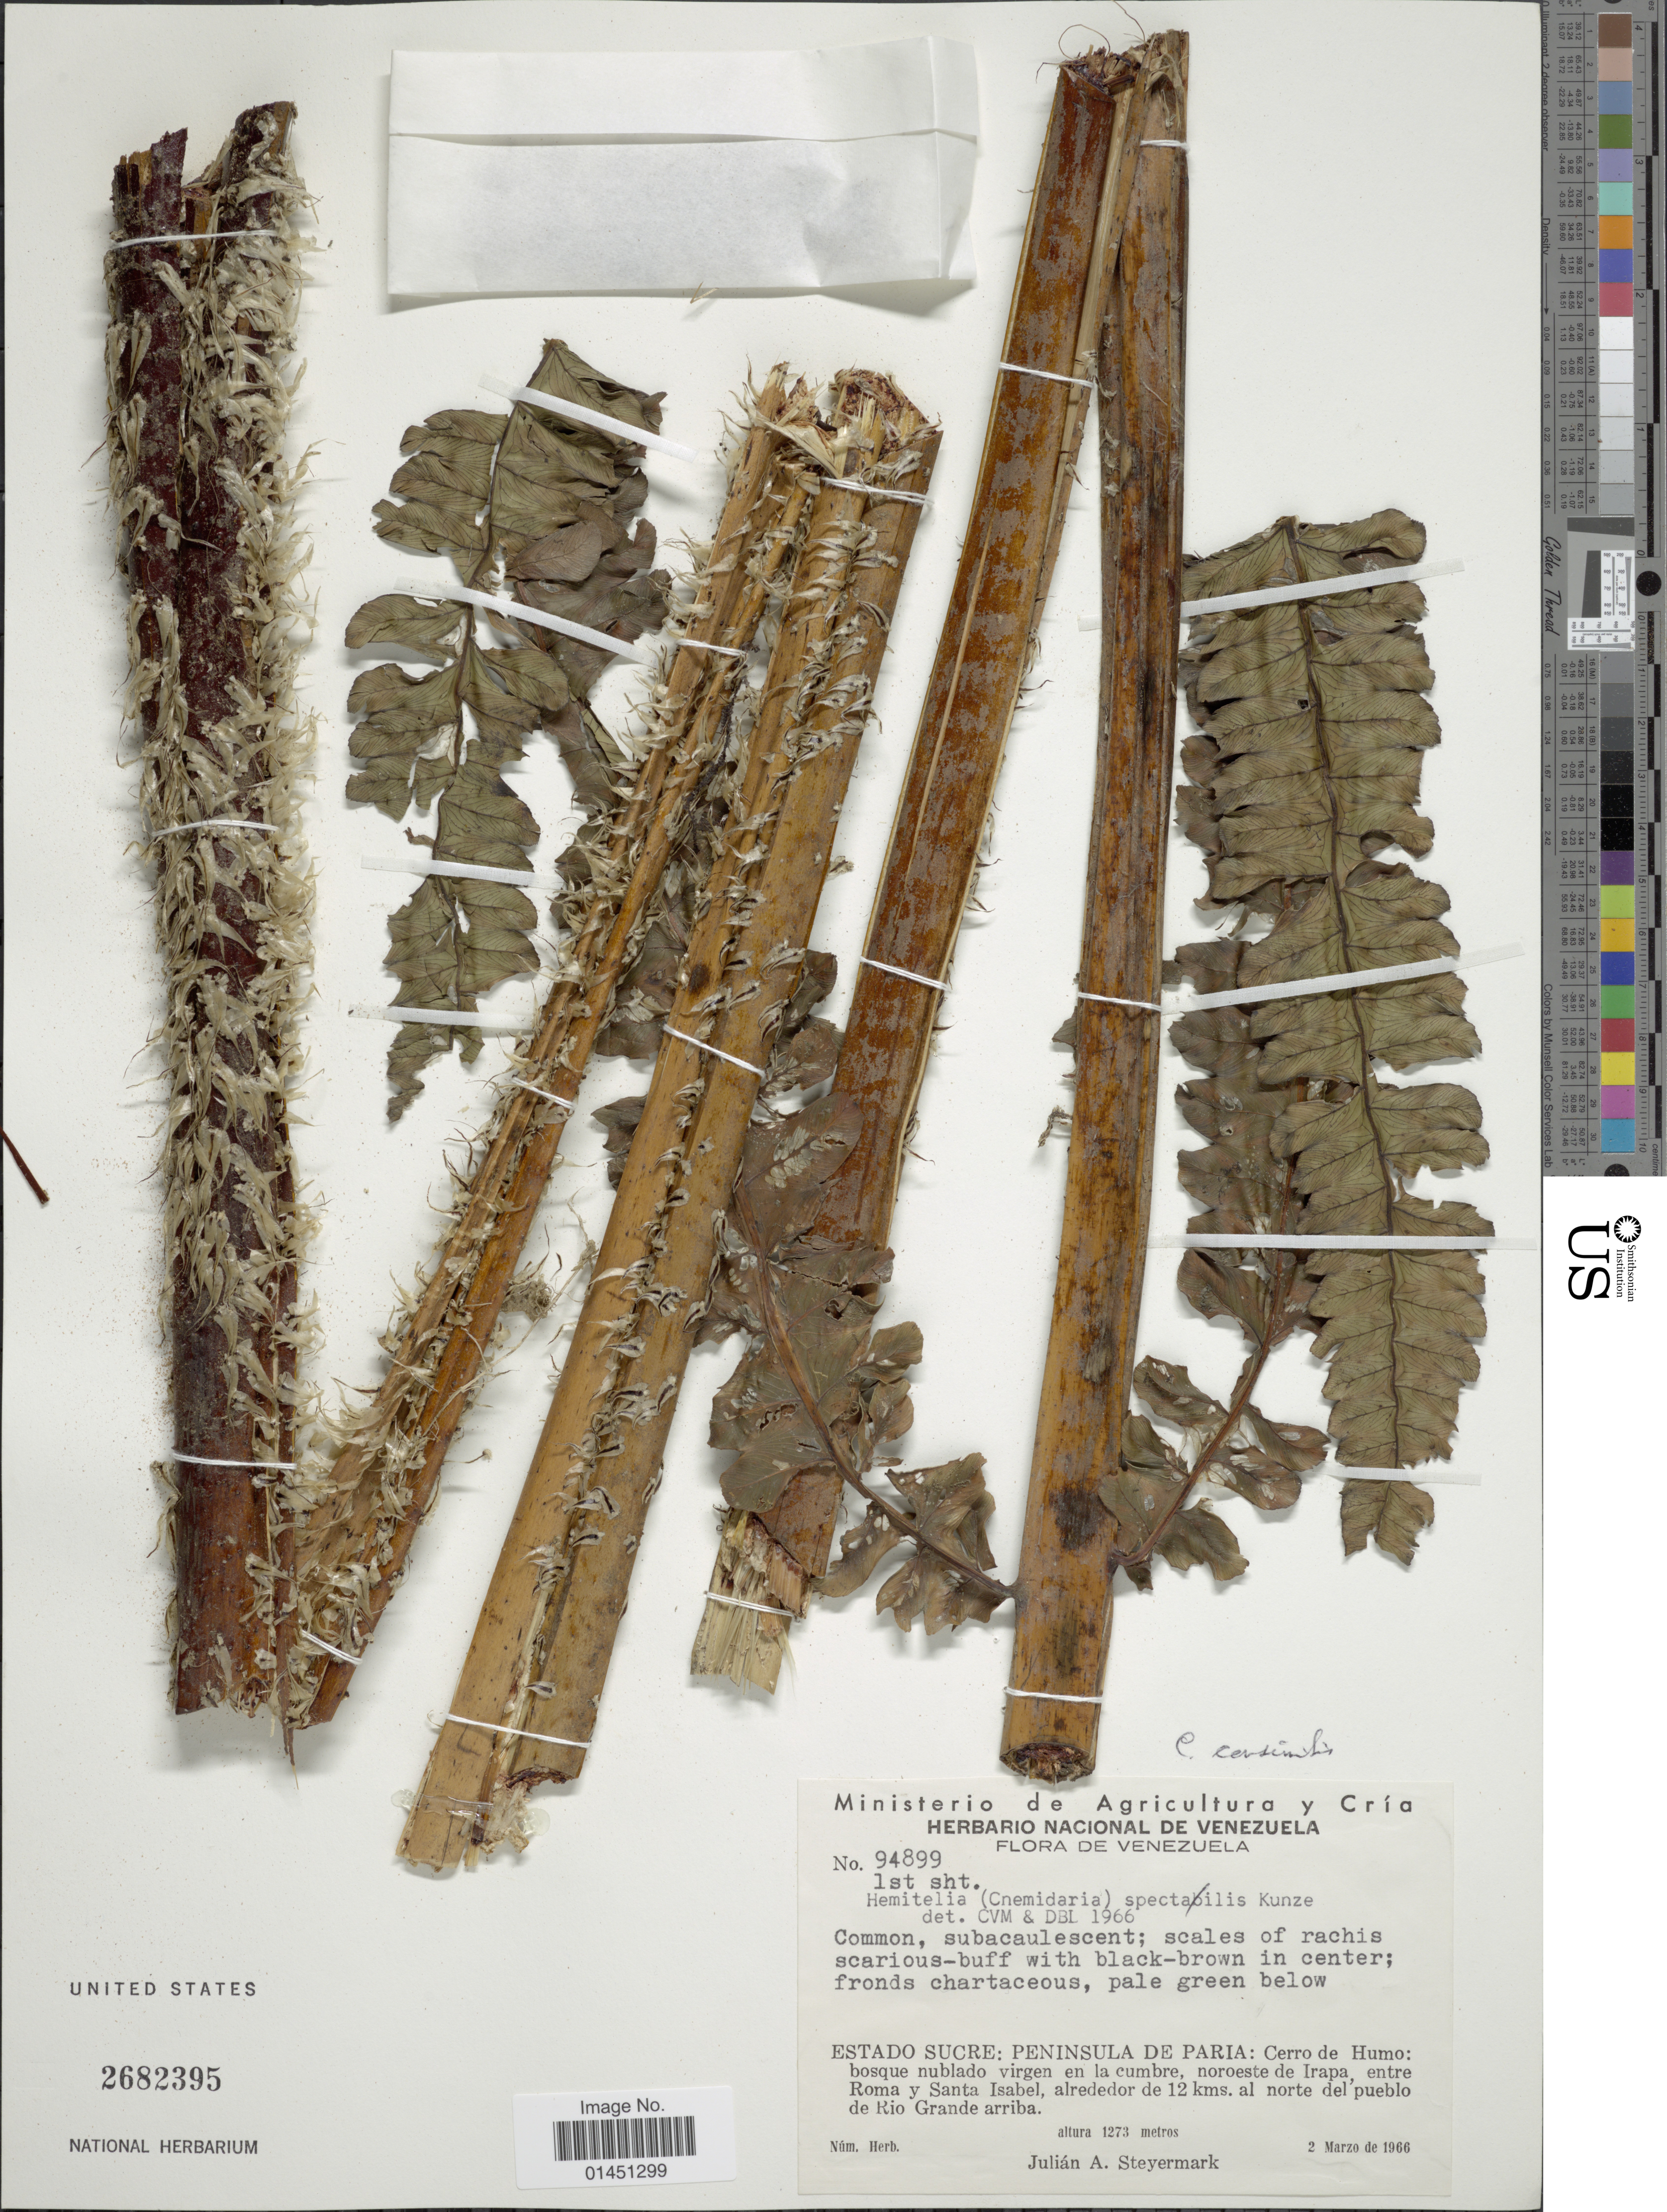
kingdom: Plantae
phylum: Tracheophyta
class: Polypodiopsida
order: Cyatheales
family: Cyatheaceae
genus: Cyathea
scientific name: Cyathea consimilis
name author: (Stolze) Lehnert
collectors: J. Steyermark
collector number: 94899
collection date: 1966-03-02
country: Venezuela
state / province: Sucre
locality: Peninsula de Paria: Cerro de HumoL bosque nublado virgen en la cumbre, noroeste de Irapa, entre Roma y Santa Isabel, alrededor de 12 kms. al norte del pueblo de Rio Grande arriba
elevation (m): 1273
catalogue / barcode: US 2682395